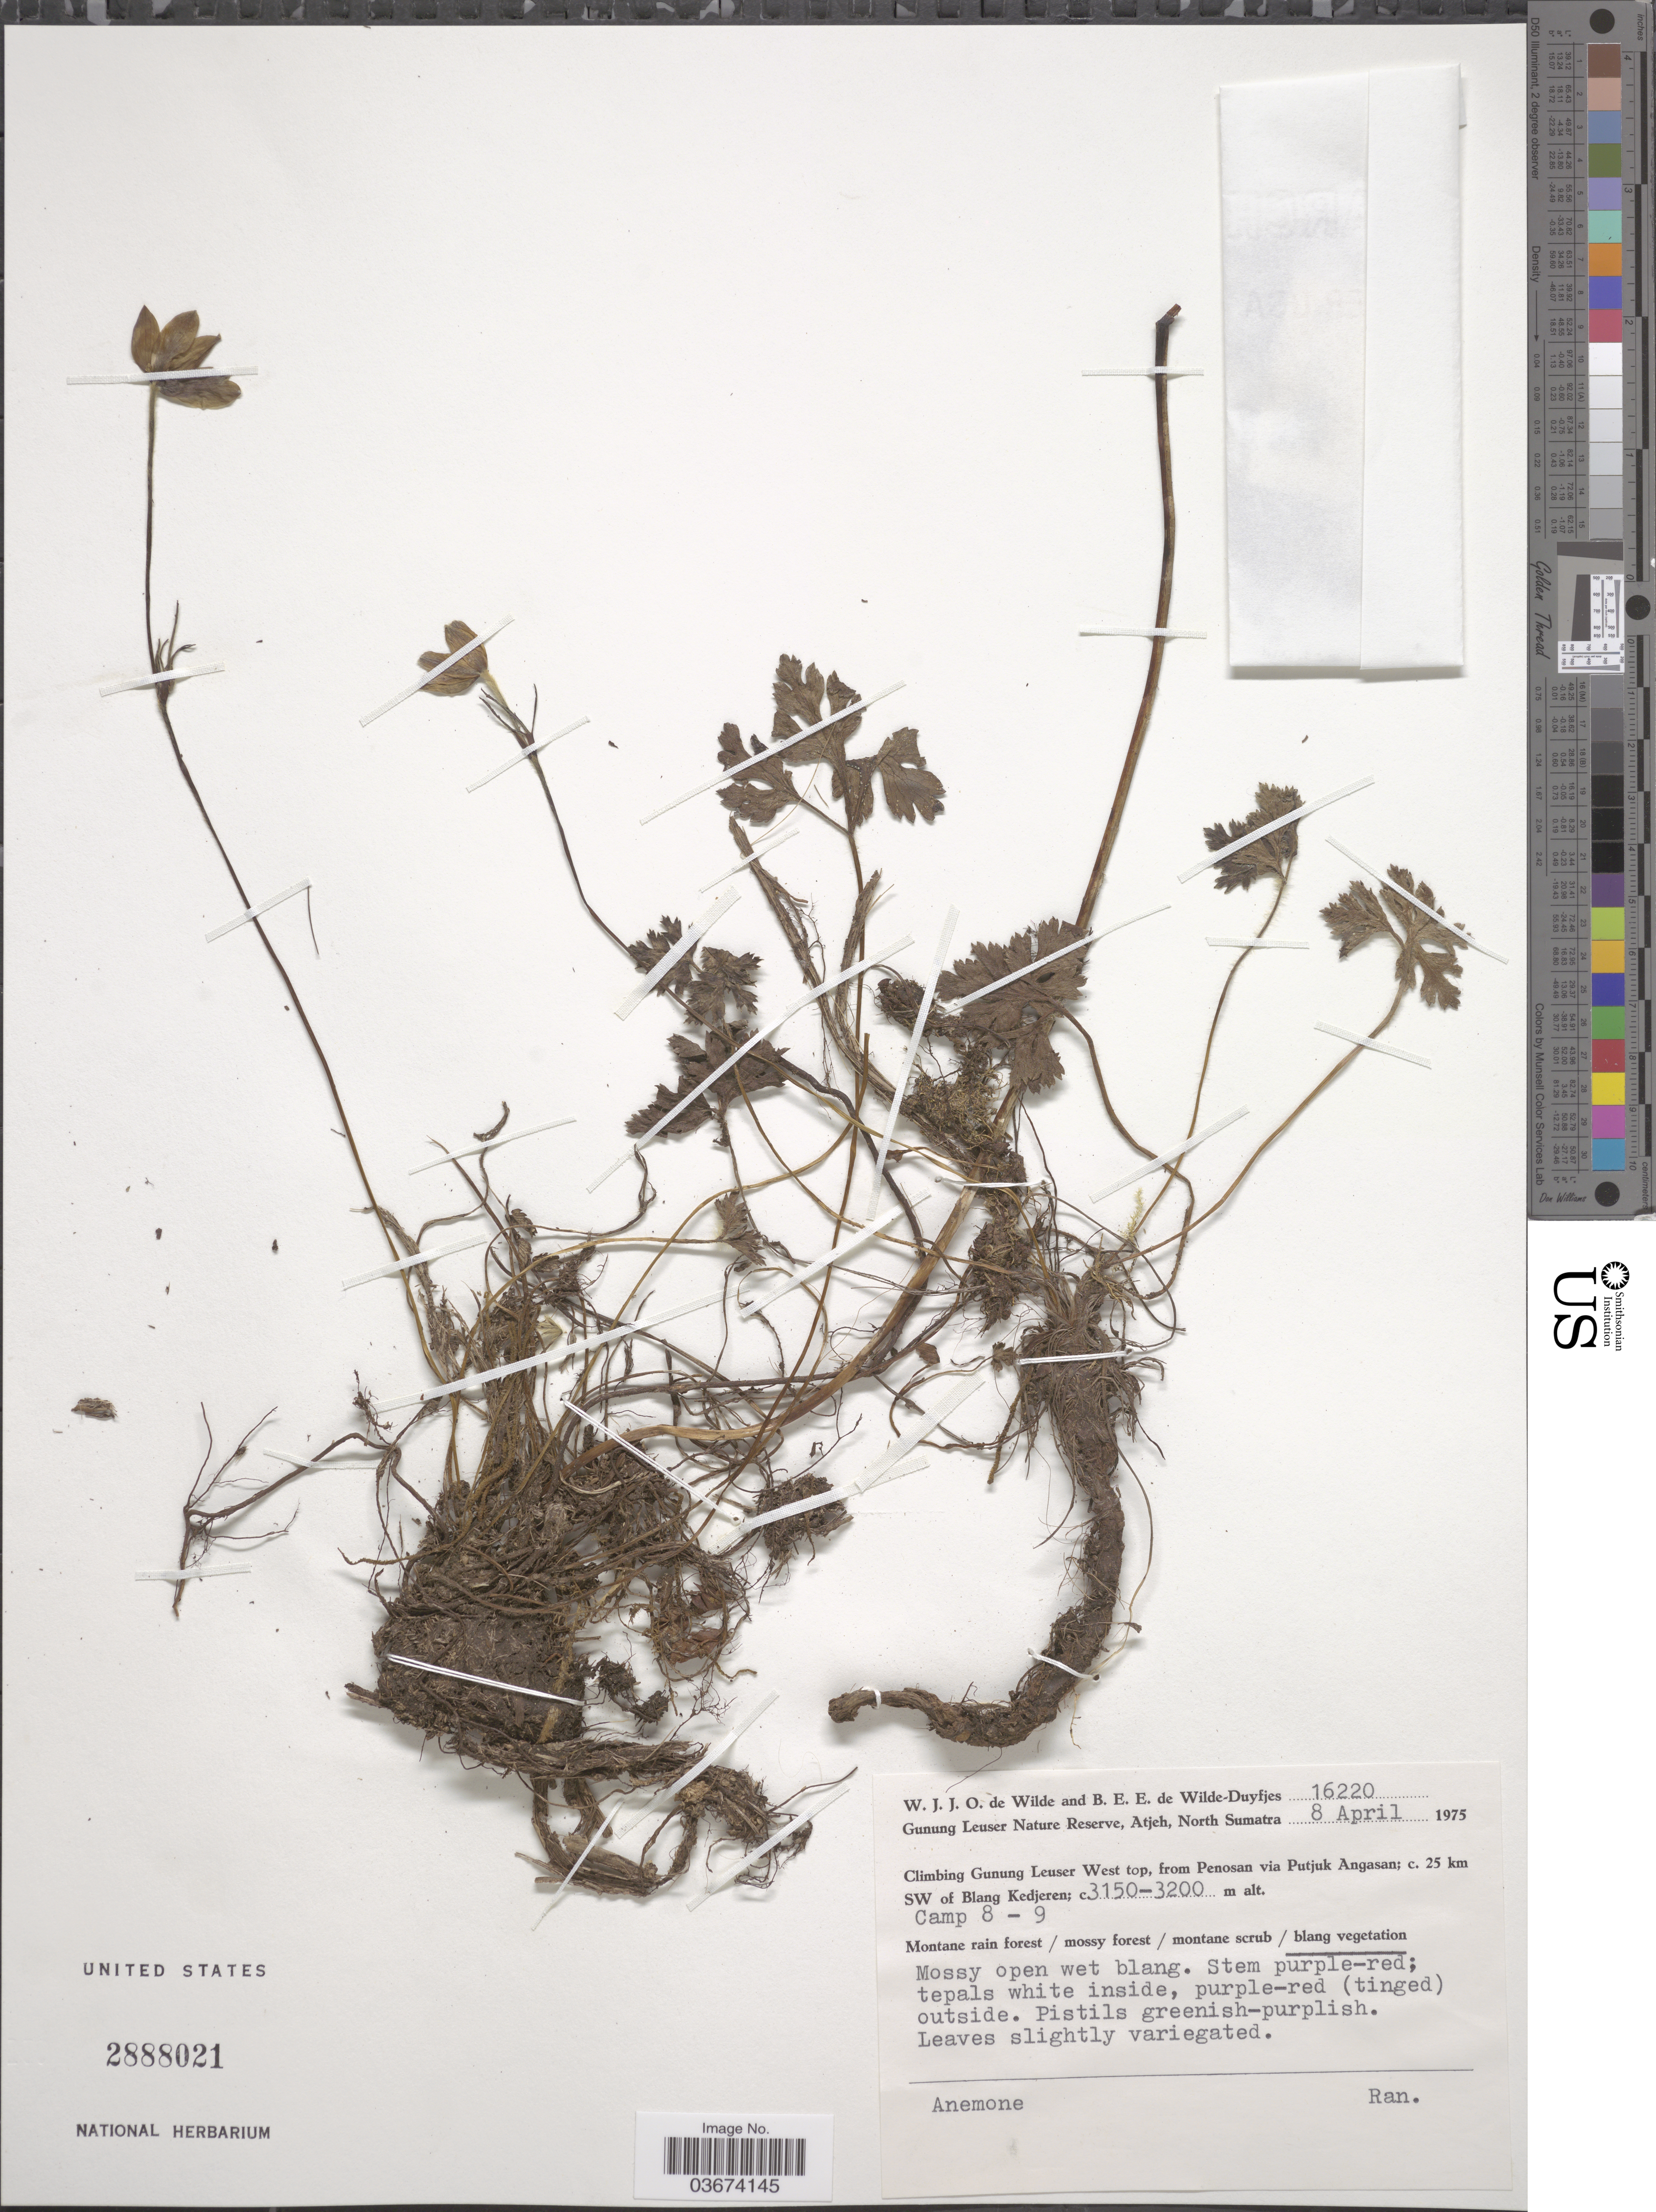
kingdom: Plantae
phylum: Tracheophyta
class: Magnoliopsida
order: Ranunculales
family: Ranunculaceae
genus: Anemone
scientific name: Anemone sp.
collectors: W. J. de Wilde & B. E. de Wilde-Duyfjes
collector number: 16220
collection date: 1975-04-08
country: Indonesia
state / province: Sumatra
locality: Gunung Leuser Nature Reserve, Atjeh, North Sumatra. Climbing Gunung Leuser West top, from Penosan via Putjuk Angasan; c. 25 km SW of Blang Kedjeren. Camp 8 - 9.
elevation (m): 3150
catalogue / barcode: US 2888021